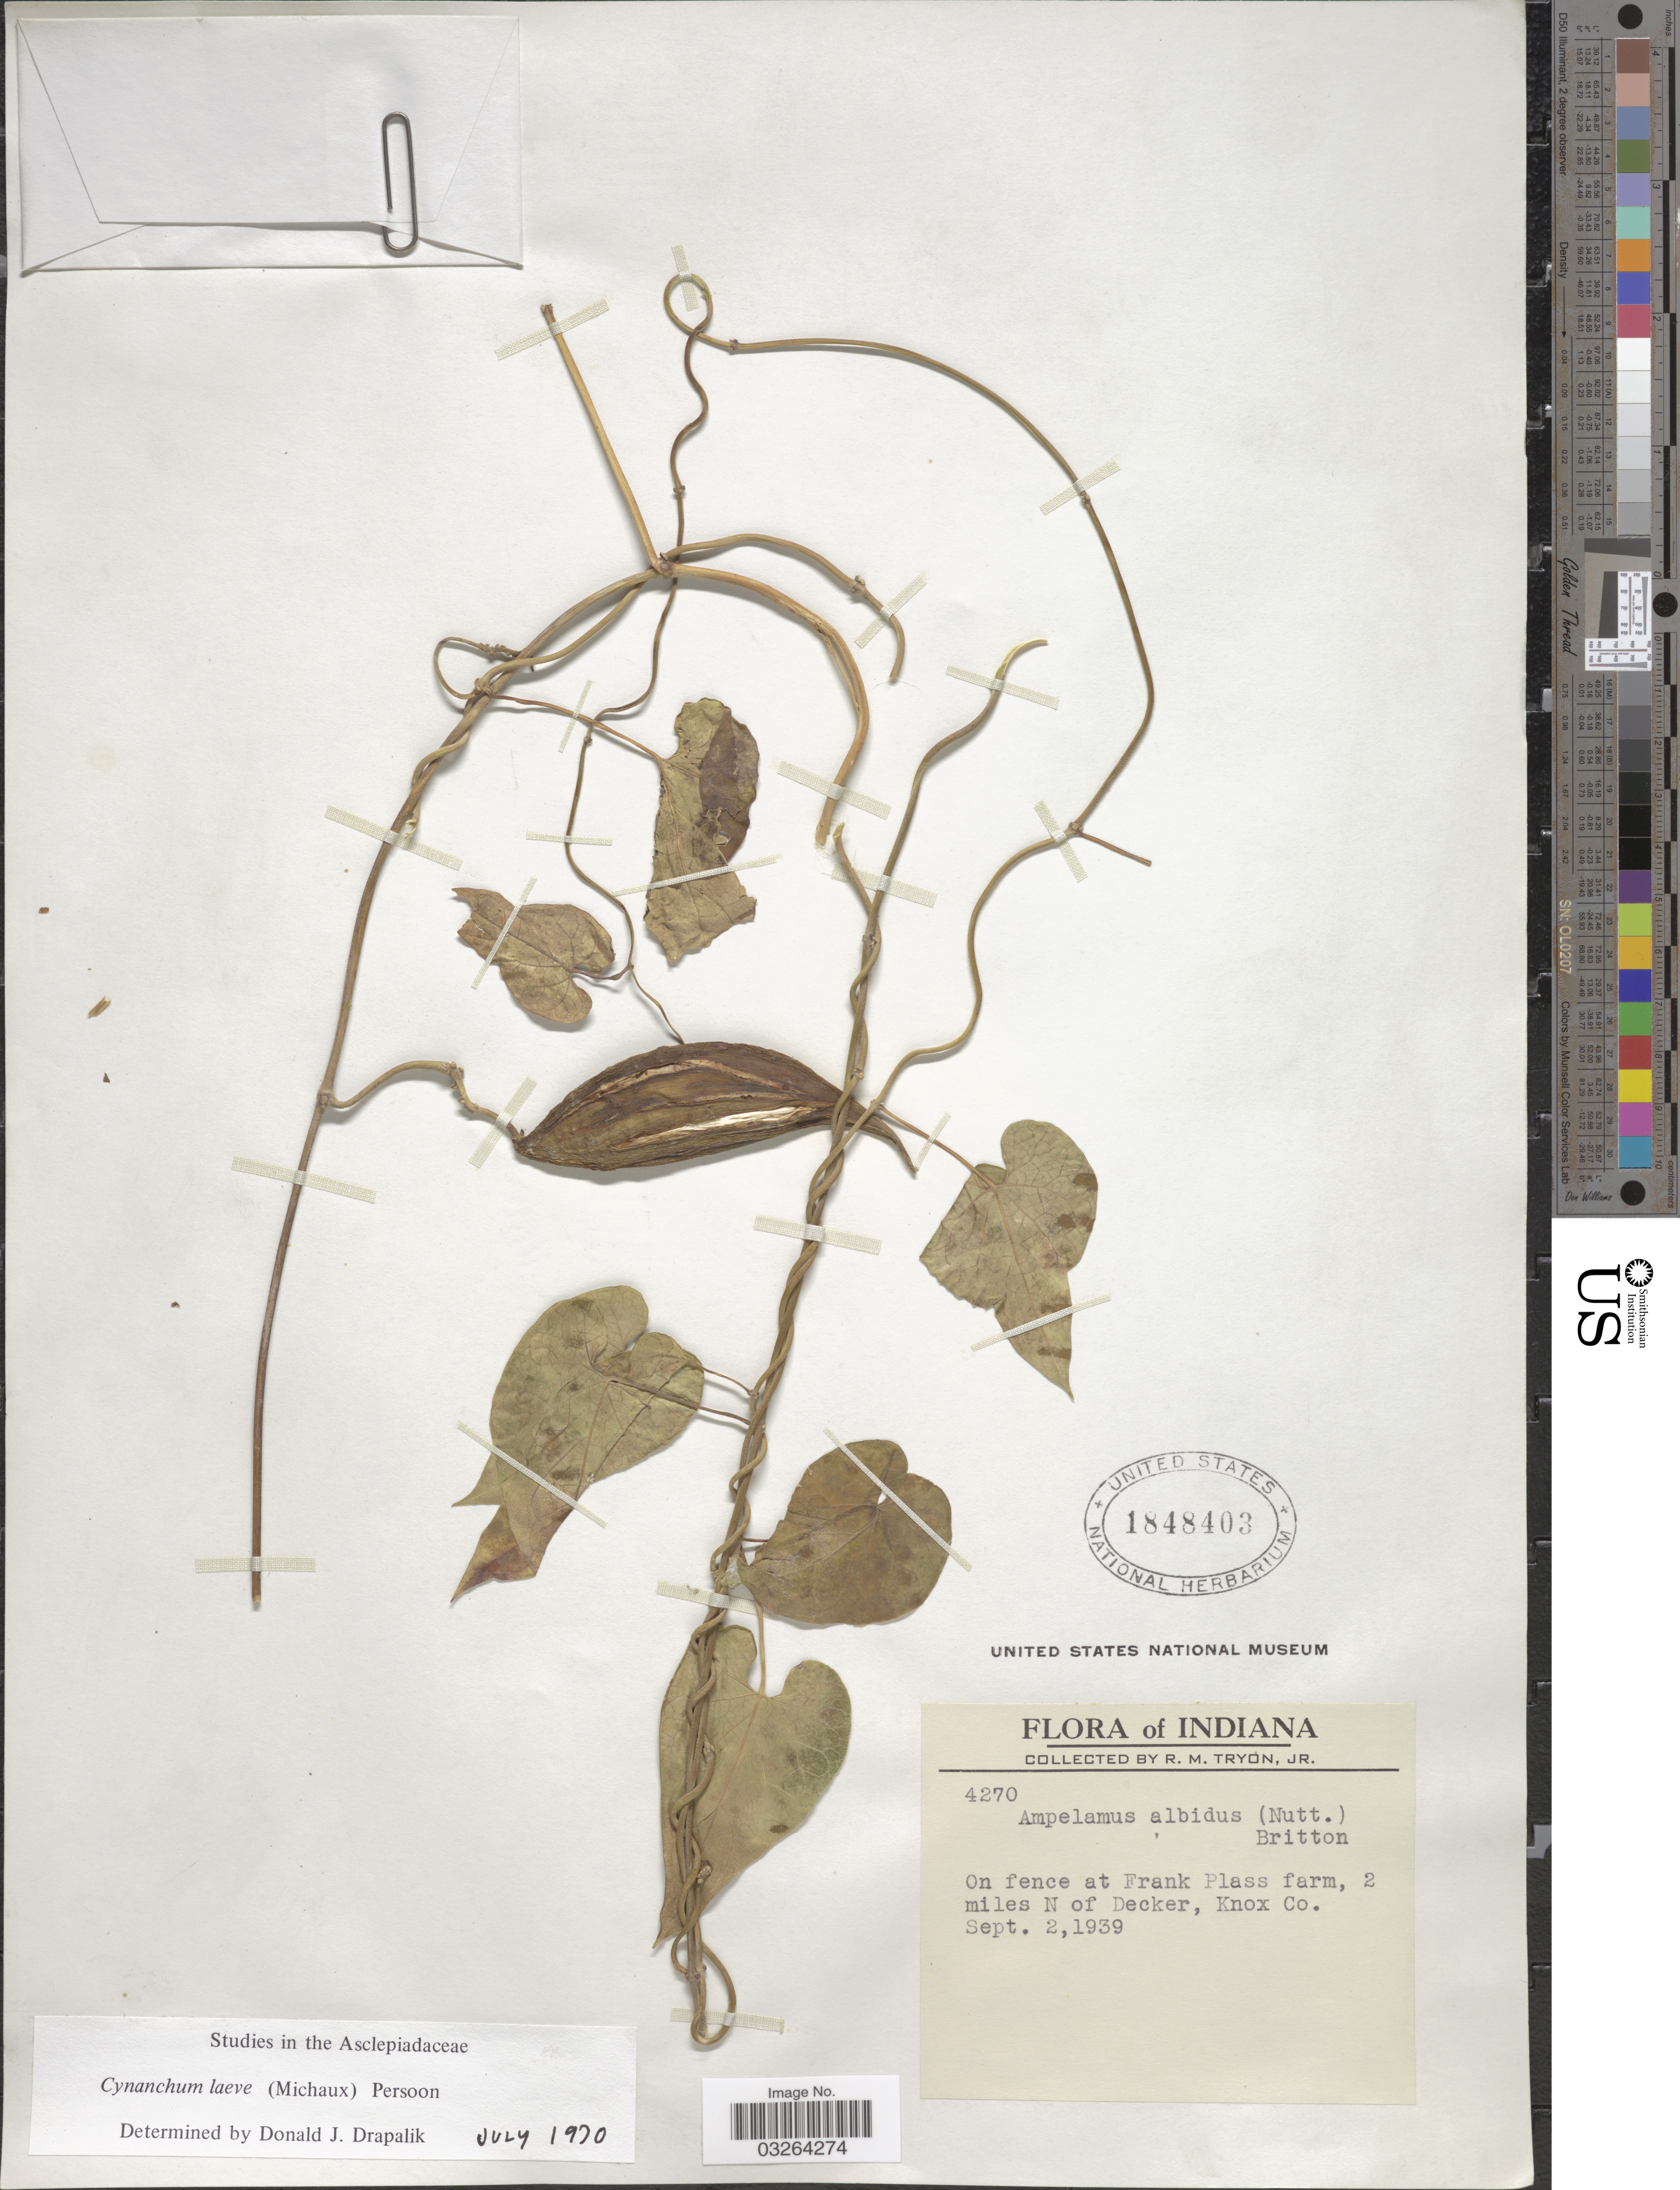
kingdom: Plantae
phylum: Tracheophyta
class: Magnoliopsida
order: Gentianales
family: Apocynaceae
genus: Cynanchum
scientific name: Cynanchum laeve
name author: (Michx.) Pers.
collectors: R. Tryon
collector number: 4270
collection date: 1939-09-02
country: United States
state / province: Indiana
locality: On fence at Frank Plass farm, 2 miles N of Decker, Knox Co.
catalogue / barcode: US 1848403